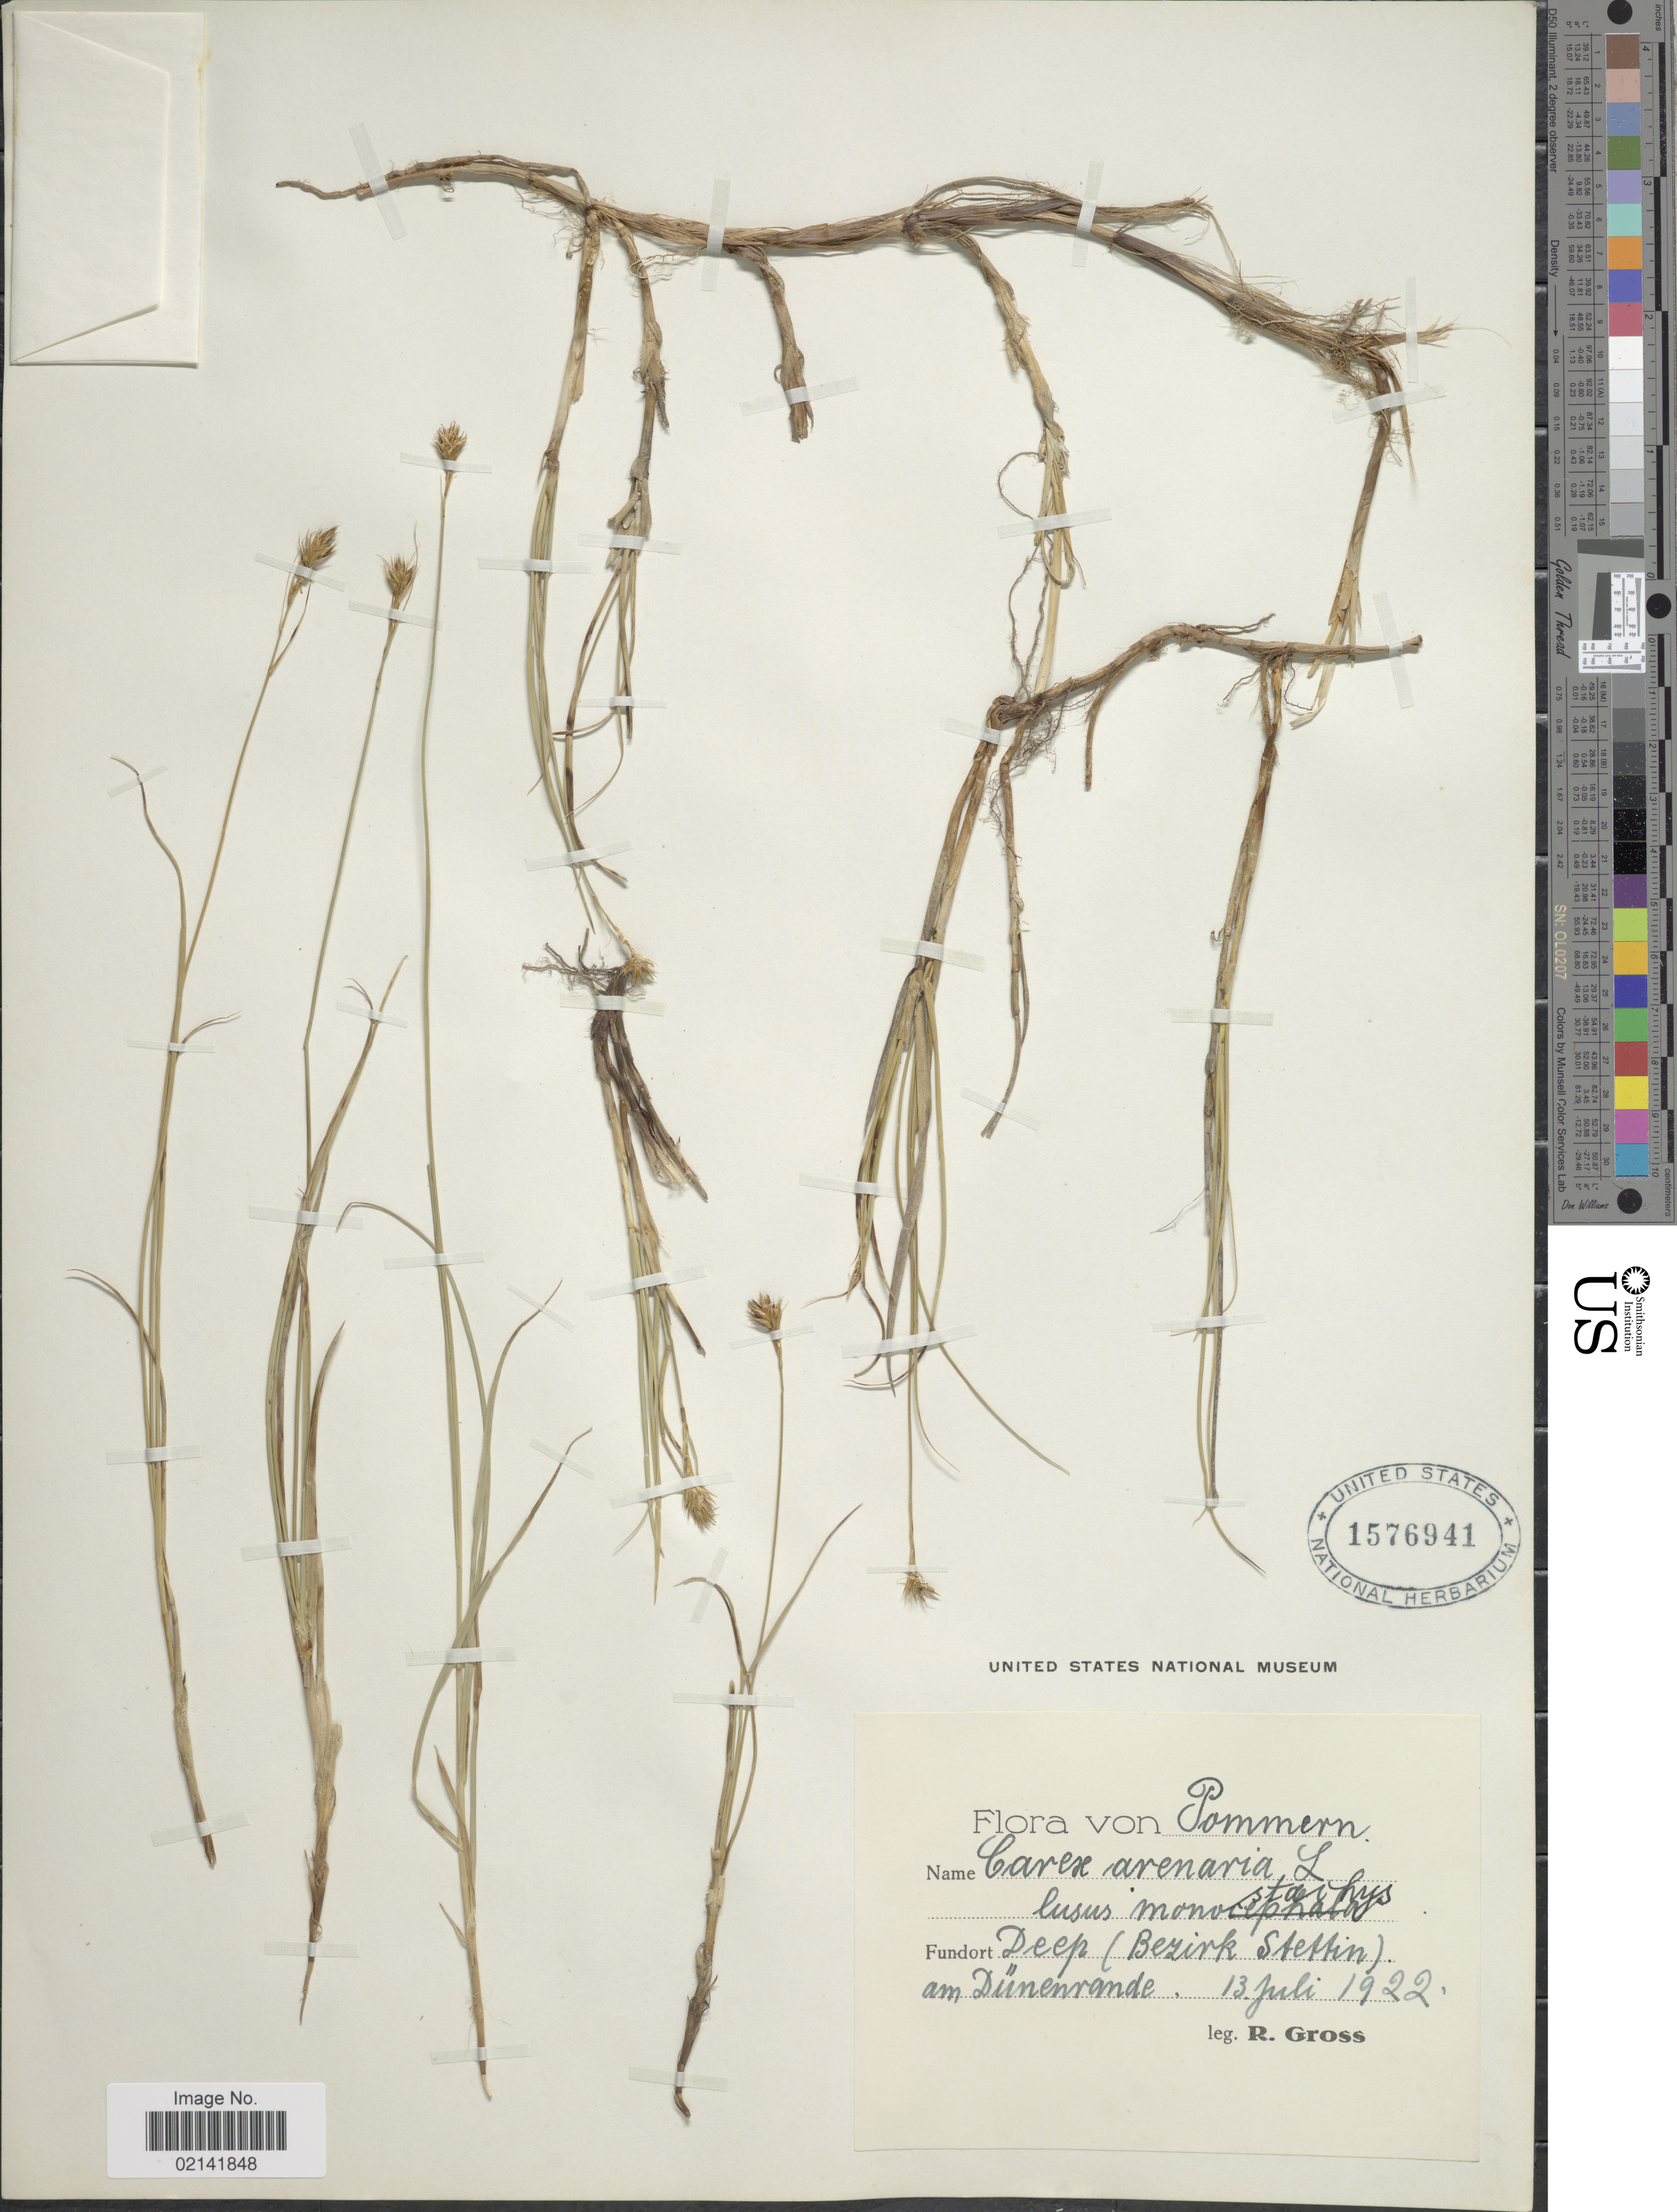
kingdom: Plantae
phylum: Tracheophyta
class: Liliopsida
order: Poales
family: Cyperaceae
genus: Carex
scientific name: Carex arenaria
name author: L.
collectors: R. Gross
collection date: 1922-07-13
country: Germany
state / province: Bayern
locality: Pommern. Deep (Bezirk Stettin) am Dunenrande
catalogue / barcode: US 1576941